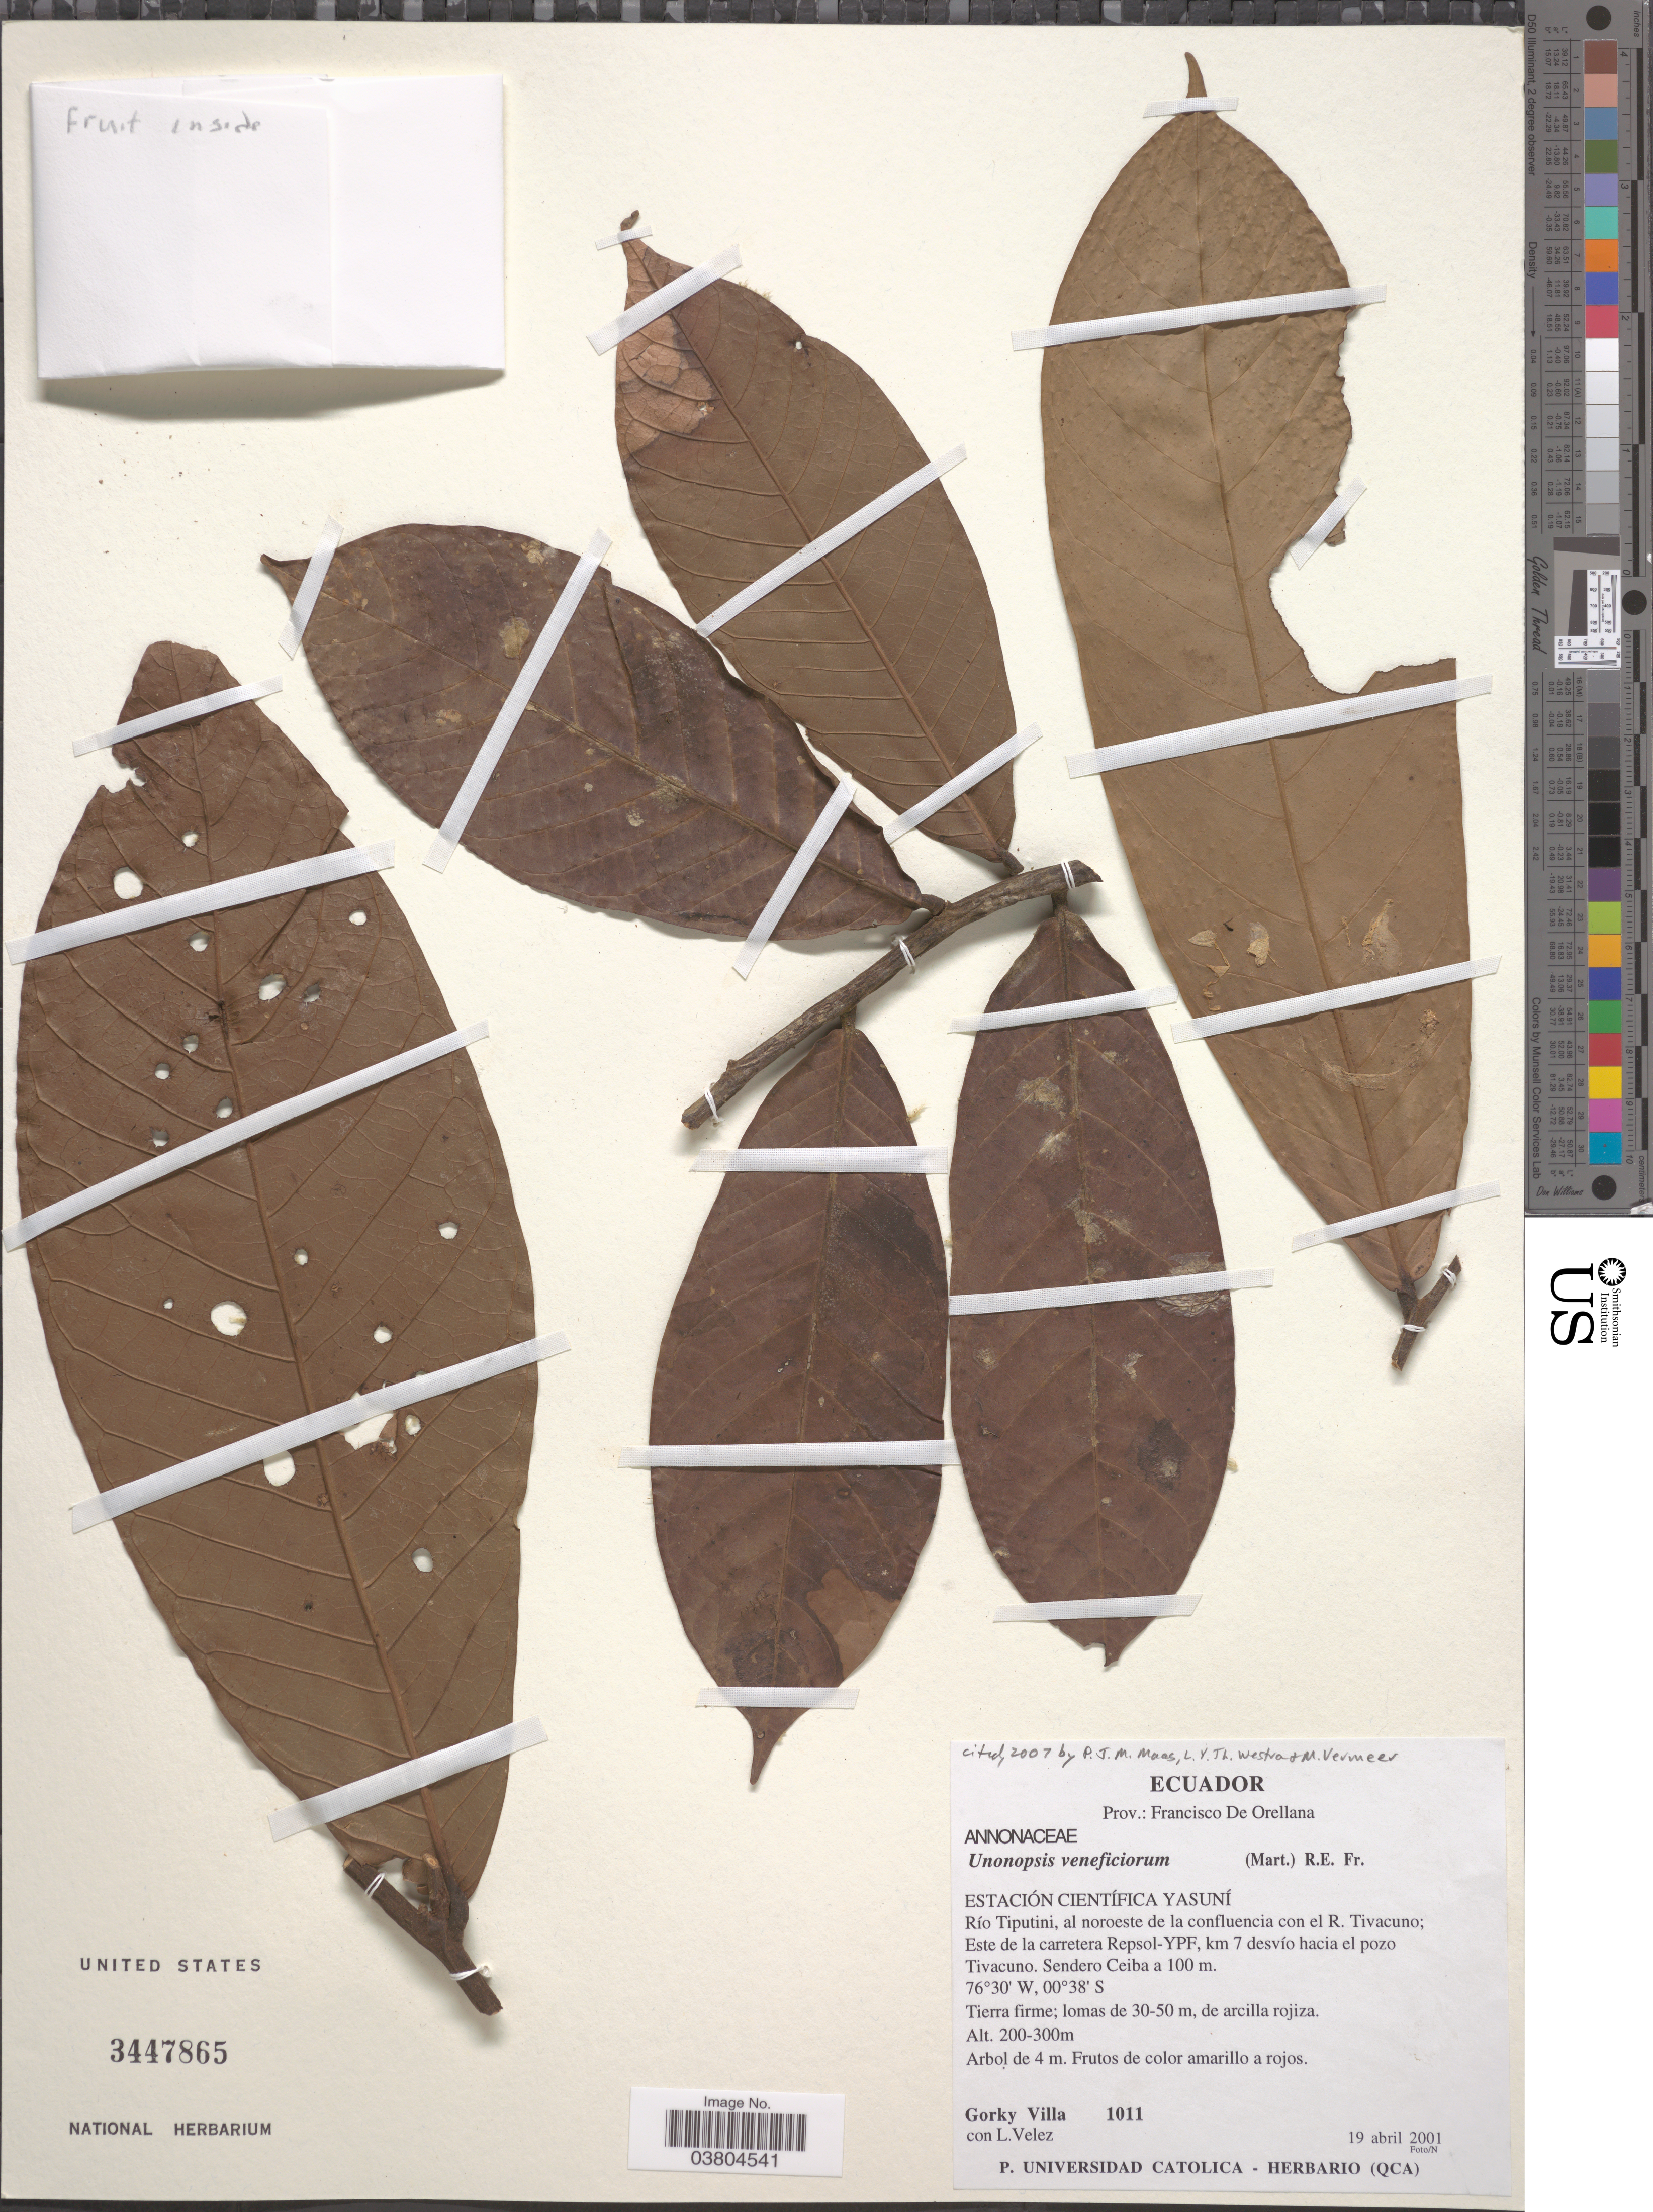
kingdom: Plantae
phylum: Tracheophyta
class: Magnoliopsida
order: Magnoliales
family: Annonaceae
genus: Unonopsis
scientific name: Unonopsis veneficiorum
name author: (Mart.) R.E. Fr.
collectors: G. Villa & L. Velez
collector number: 1011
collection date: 2001-04-19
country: Ecuador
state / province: Orellana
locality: Prov.: Francisco de Orellana. ESTACIÓN CIENTÍFICA YASUNÍ. Río Tiputini, al noroeste de la confluencia con el R. Tivacuno; Este de la carretera Repsol-YPF, km 7 desvío hacia el pozo Tivacuno. Sendero Ceiba a 100 m.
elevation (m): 200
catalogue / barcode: US 3447865